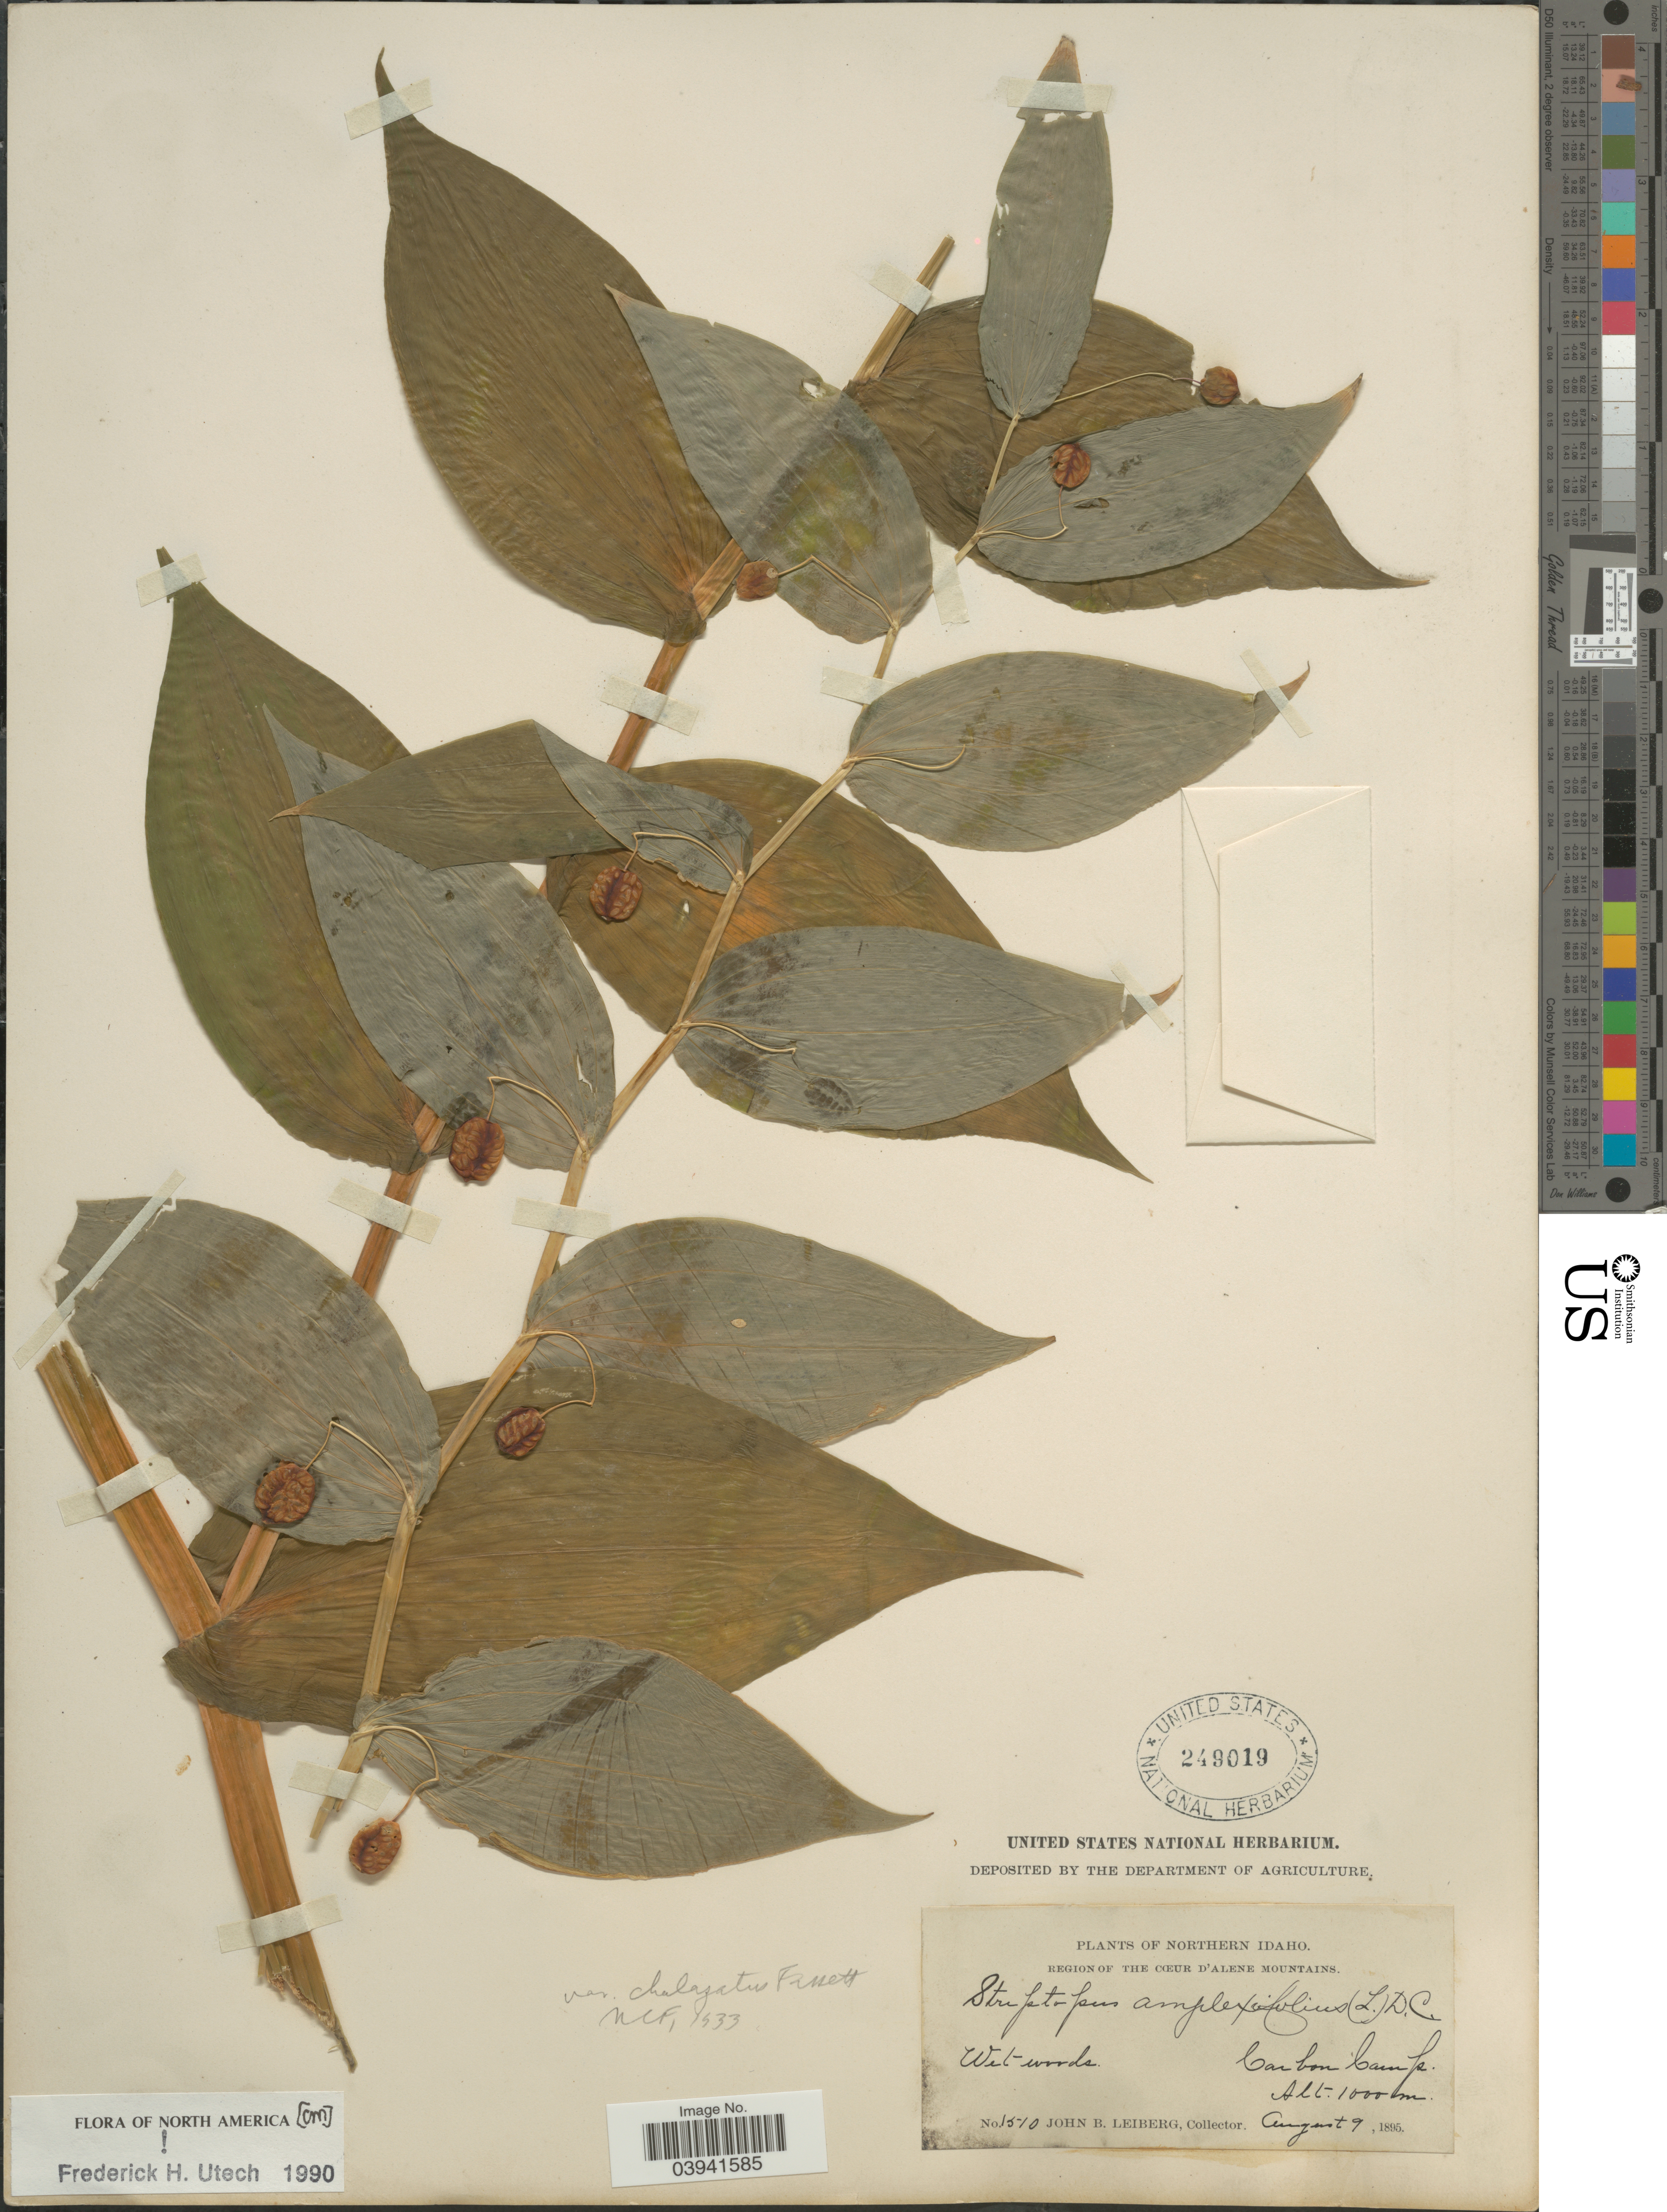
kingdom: Plantae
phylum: Tracheophyta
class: Liliopsida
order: Liliales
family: Liliaceae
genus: Streptopus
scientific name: Streptopus amplexifolius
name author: (L.) DC.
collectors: J. B. Leiberg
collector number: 1510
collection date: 1895-08-19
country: United States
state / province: Idaho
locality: Northern Idaho. Region of the Cœur d'Alene Mountains. Carbon Camp.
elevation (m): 1000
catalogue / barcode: US 249019